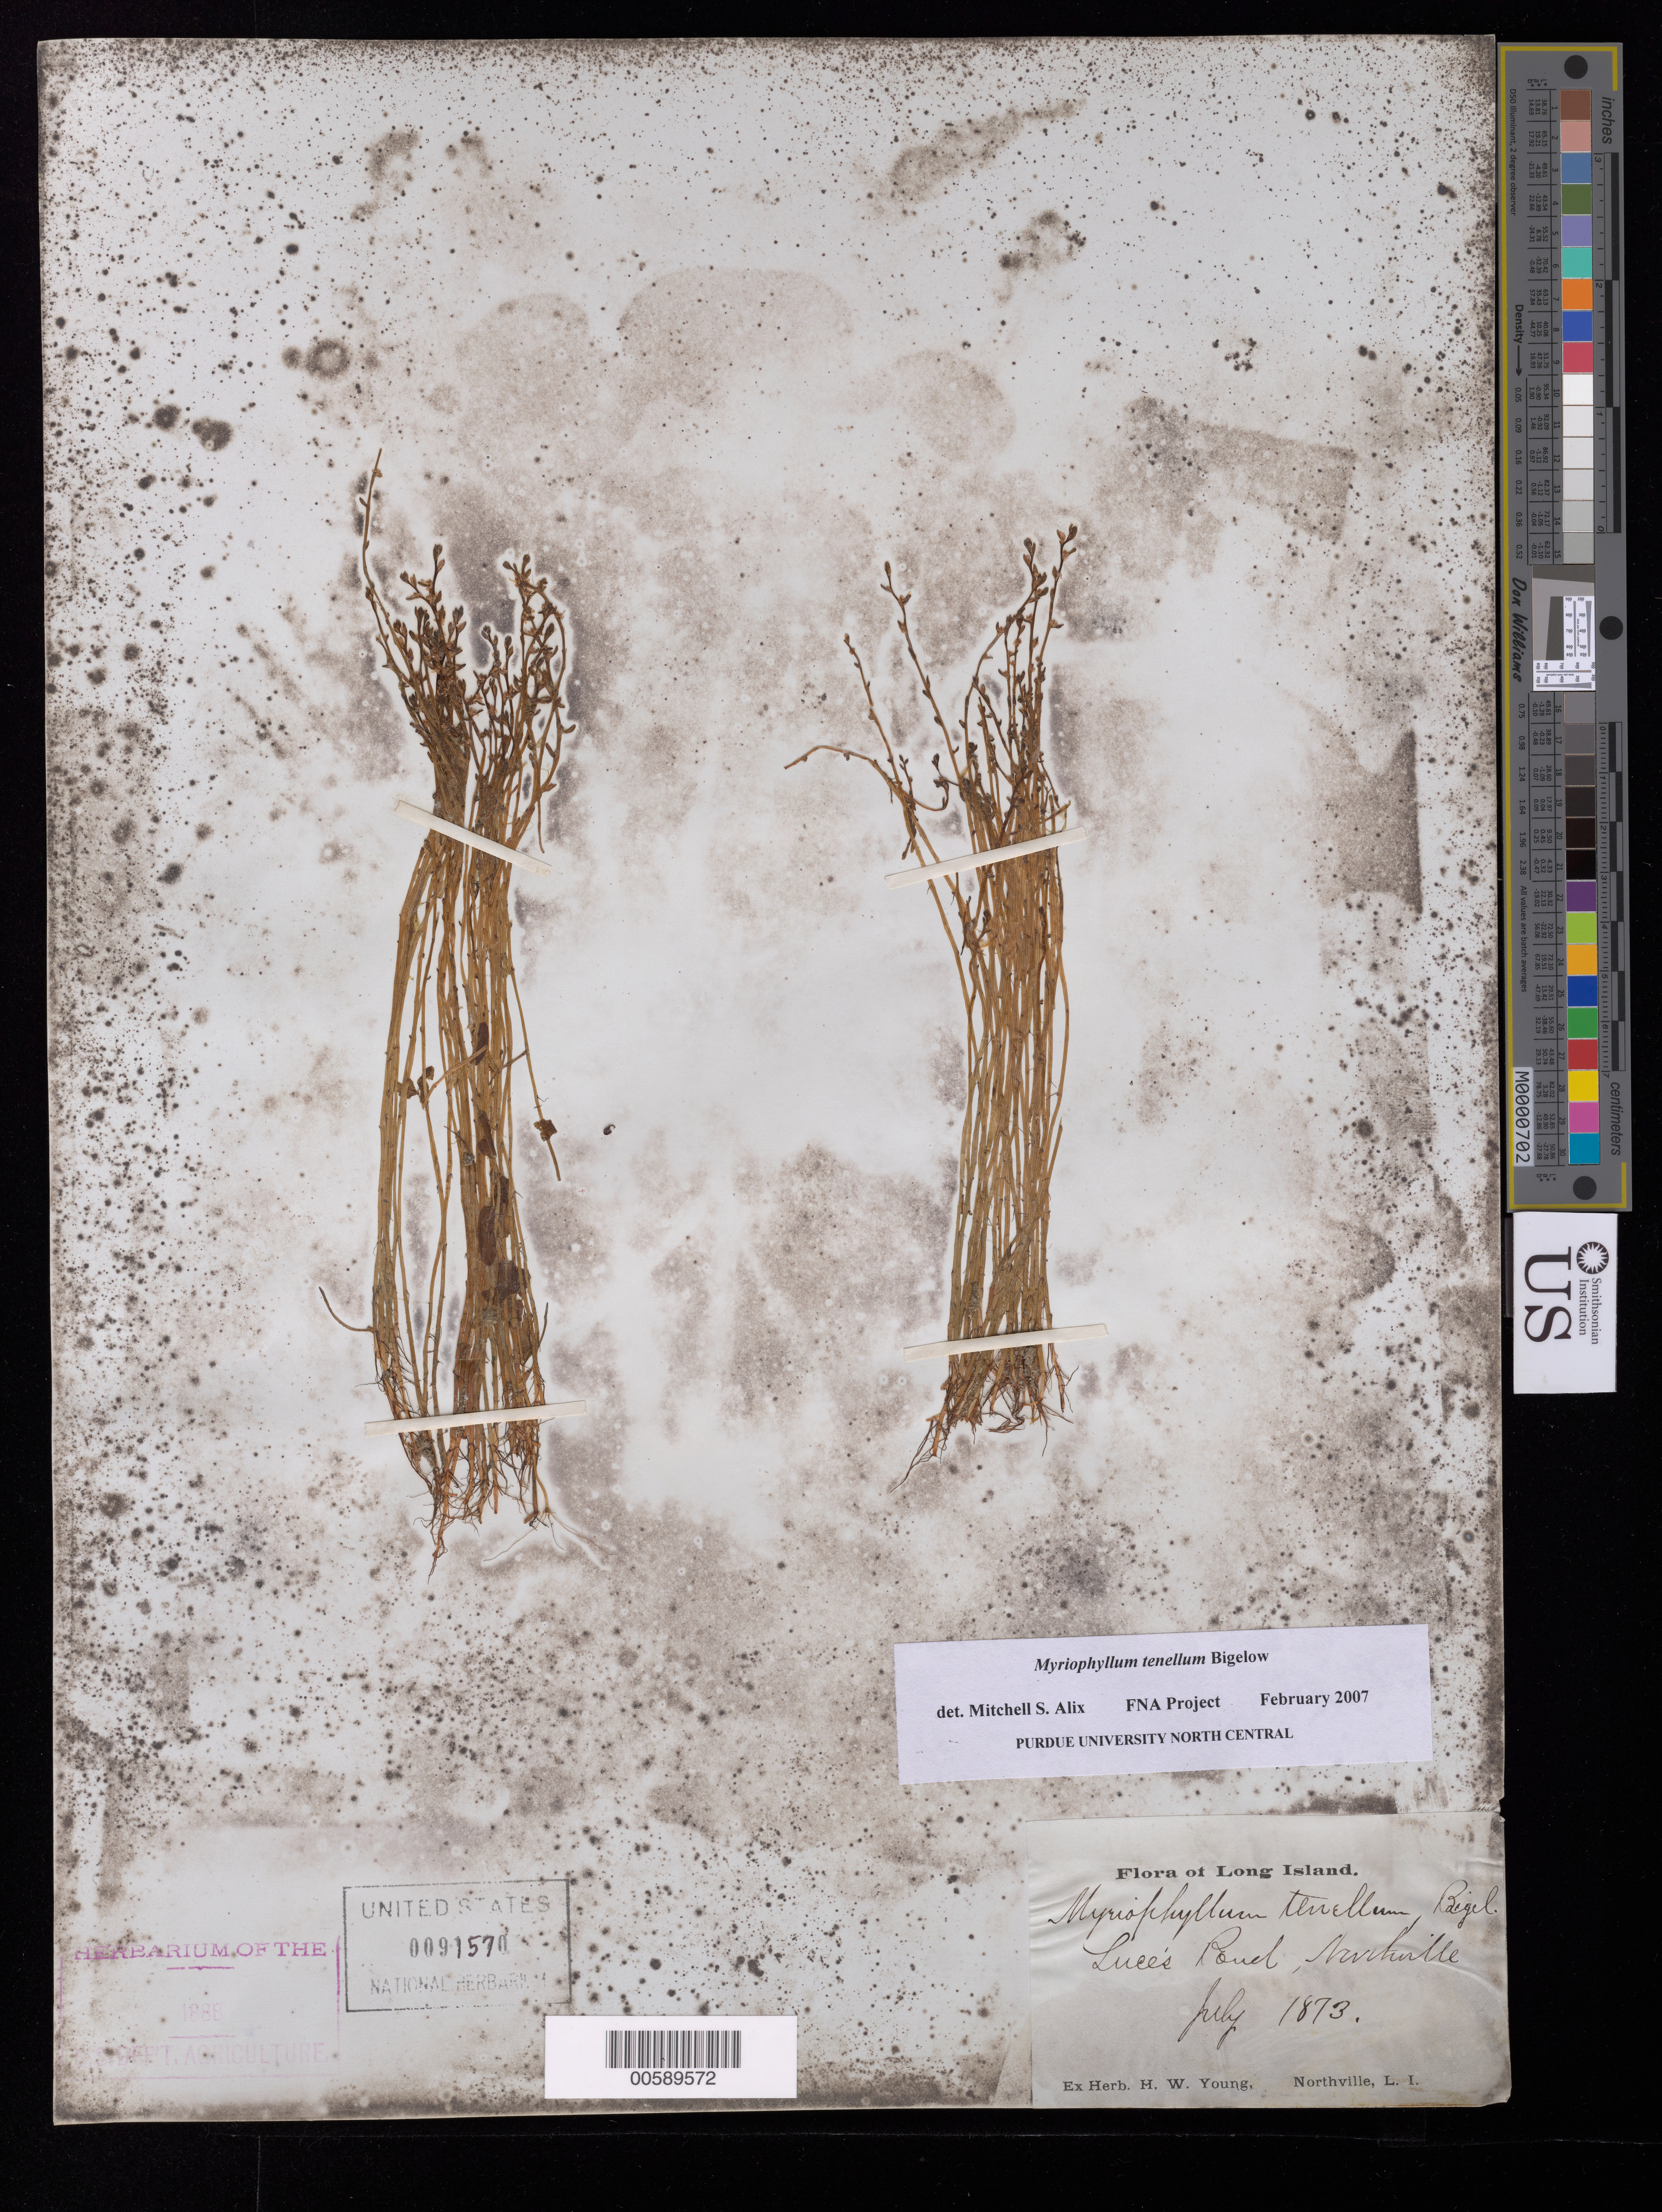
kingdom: Plantae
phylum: Tracheophyta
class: Magnoliopsida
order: Saxifragales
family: Haloragaceae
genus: Myriophyllum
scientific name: Myriophyllum tenellum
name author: Bigelow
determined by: Alix, M. S.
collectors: H. Young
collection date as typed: Jul 1873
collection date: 1873-07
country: United States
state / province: New York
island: Long Island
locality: Luce's Pond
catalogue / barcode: US 91570